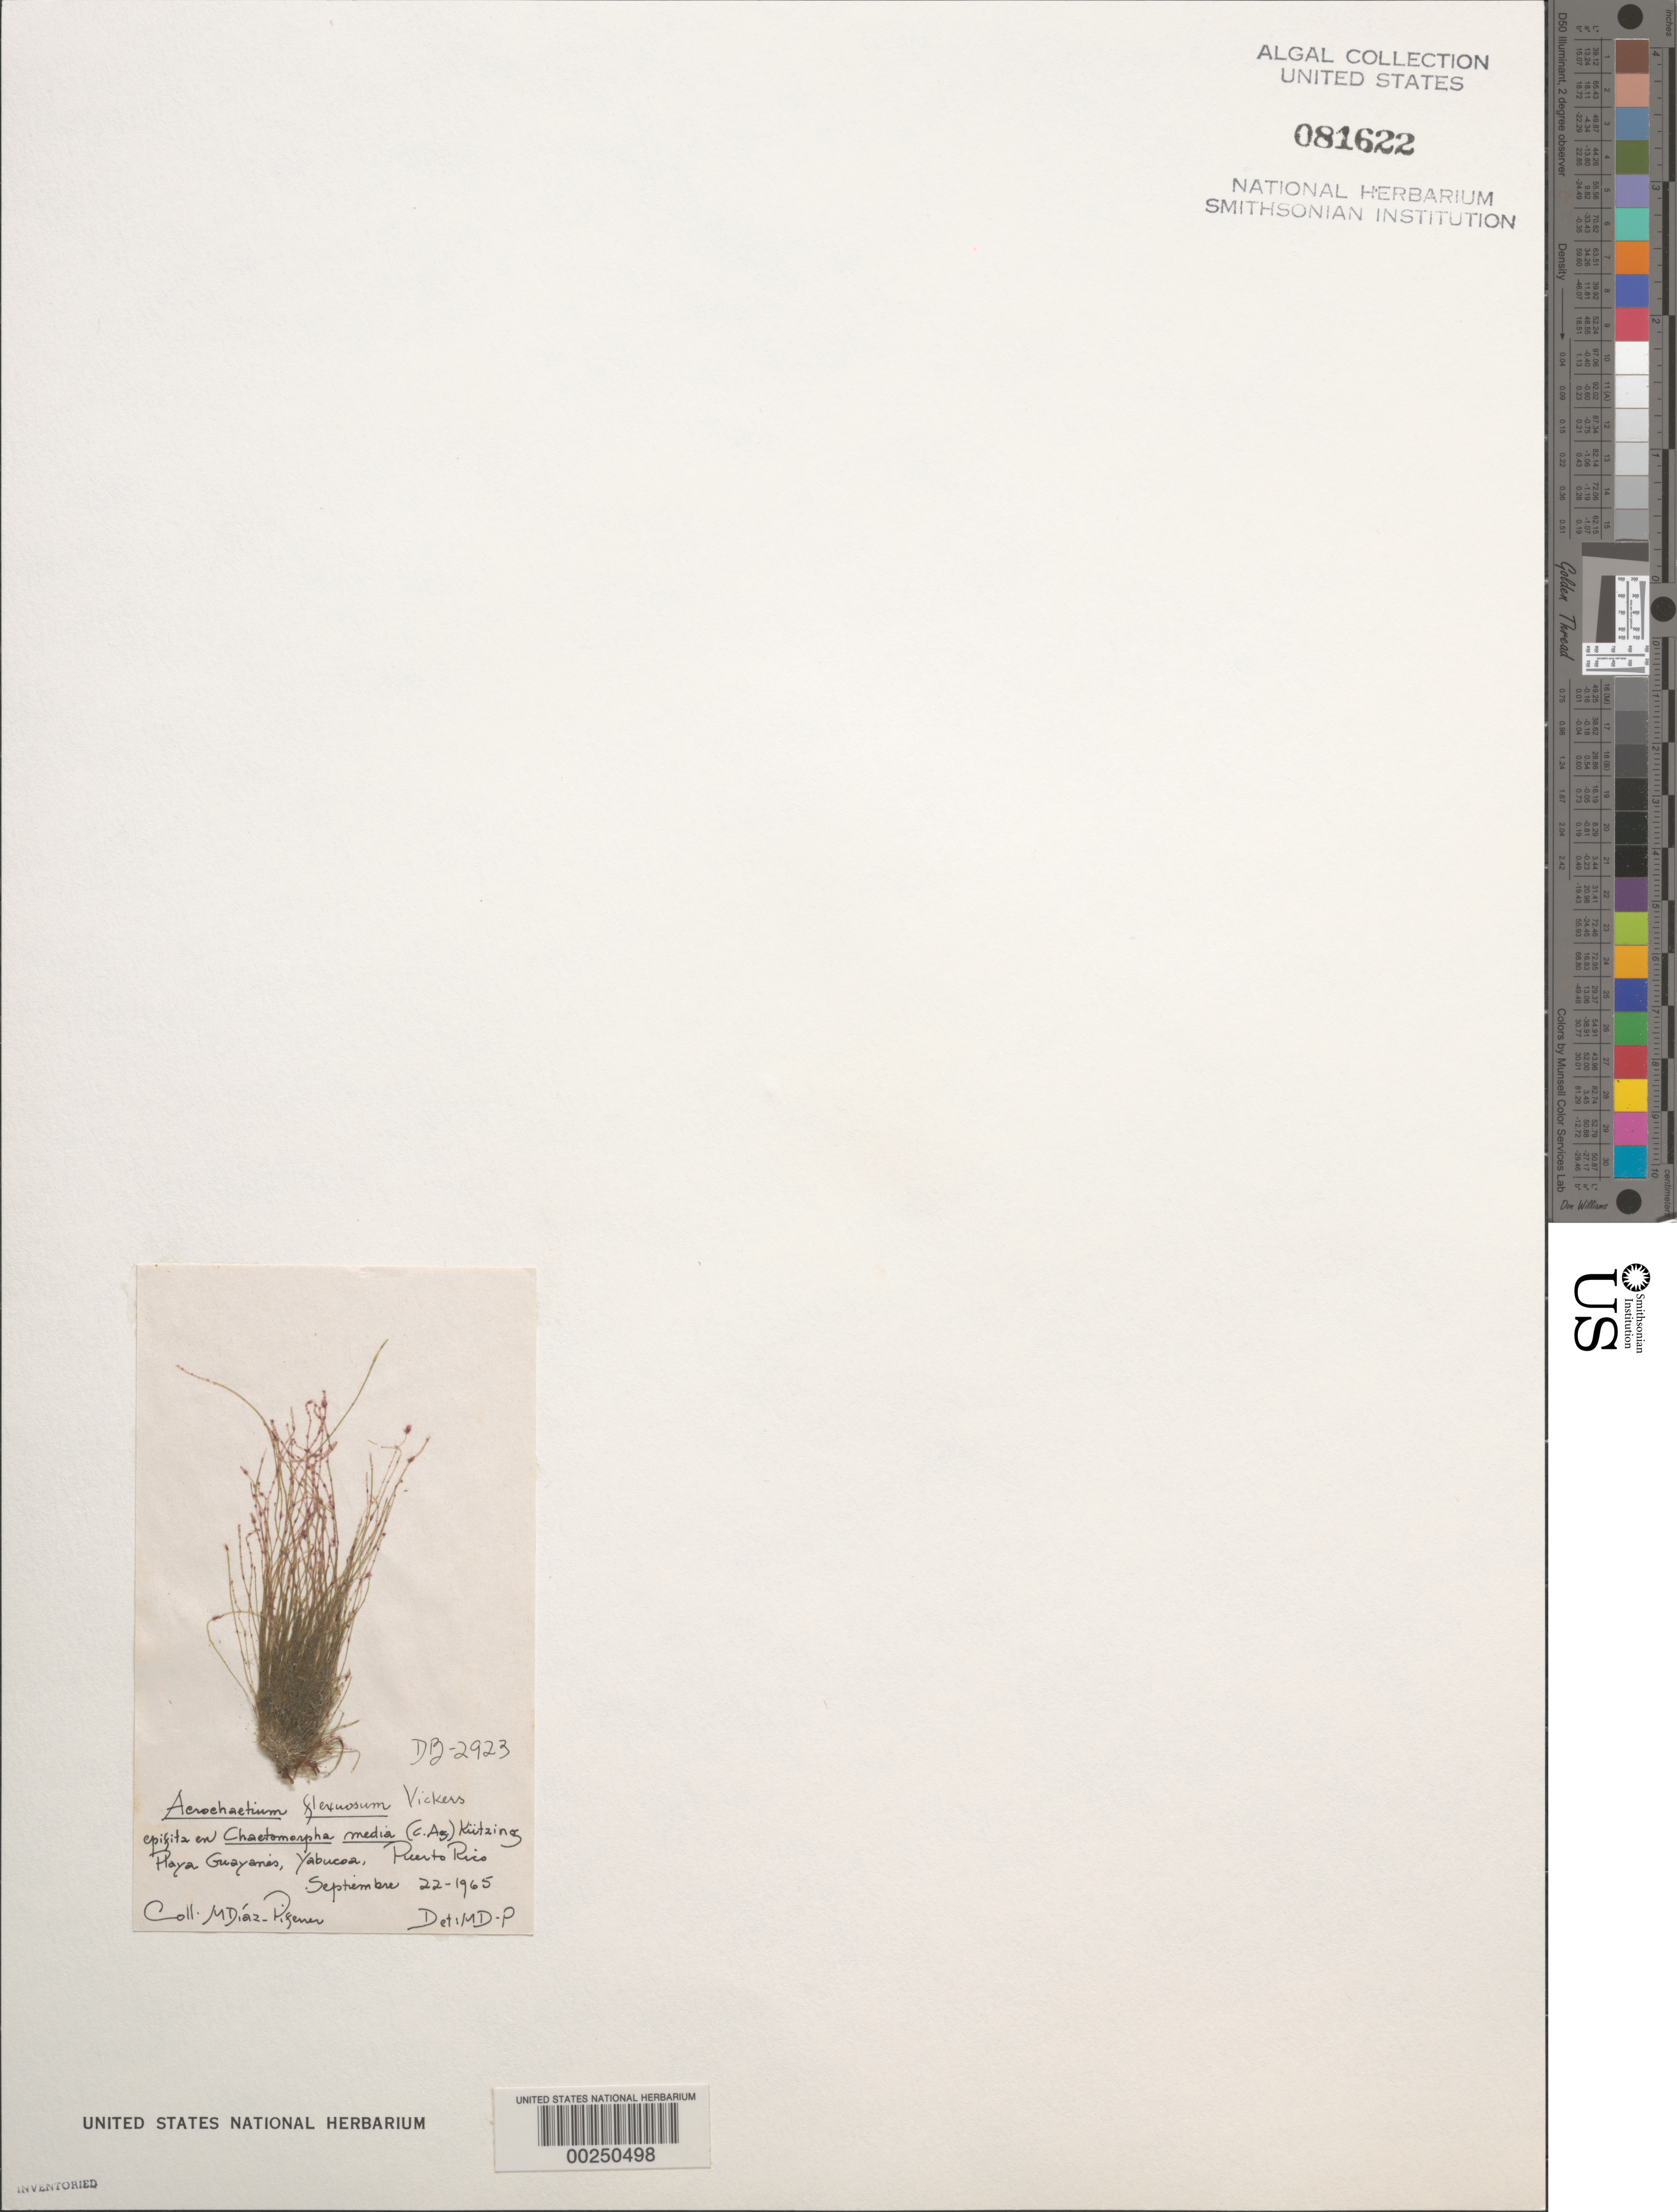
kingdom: Plantae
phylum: Rhodophyta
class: Florideophyceae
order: Acrochaetiales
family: Acrochaetiaceae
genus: Acrochaetium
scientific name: Acrochaetium flexuosum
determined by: Diaz-Piferrer, M.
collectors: M. Diaz-Piferrer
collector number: (db) 2923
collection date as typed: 22 Sep 1965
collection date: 1965-09-22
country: Puerto Rico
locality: Playa guayanes, puerto yabucoa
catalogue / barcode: US 81622